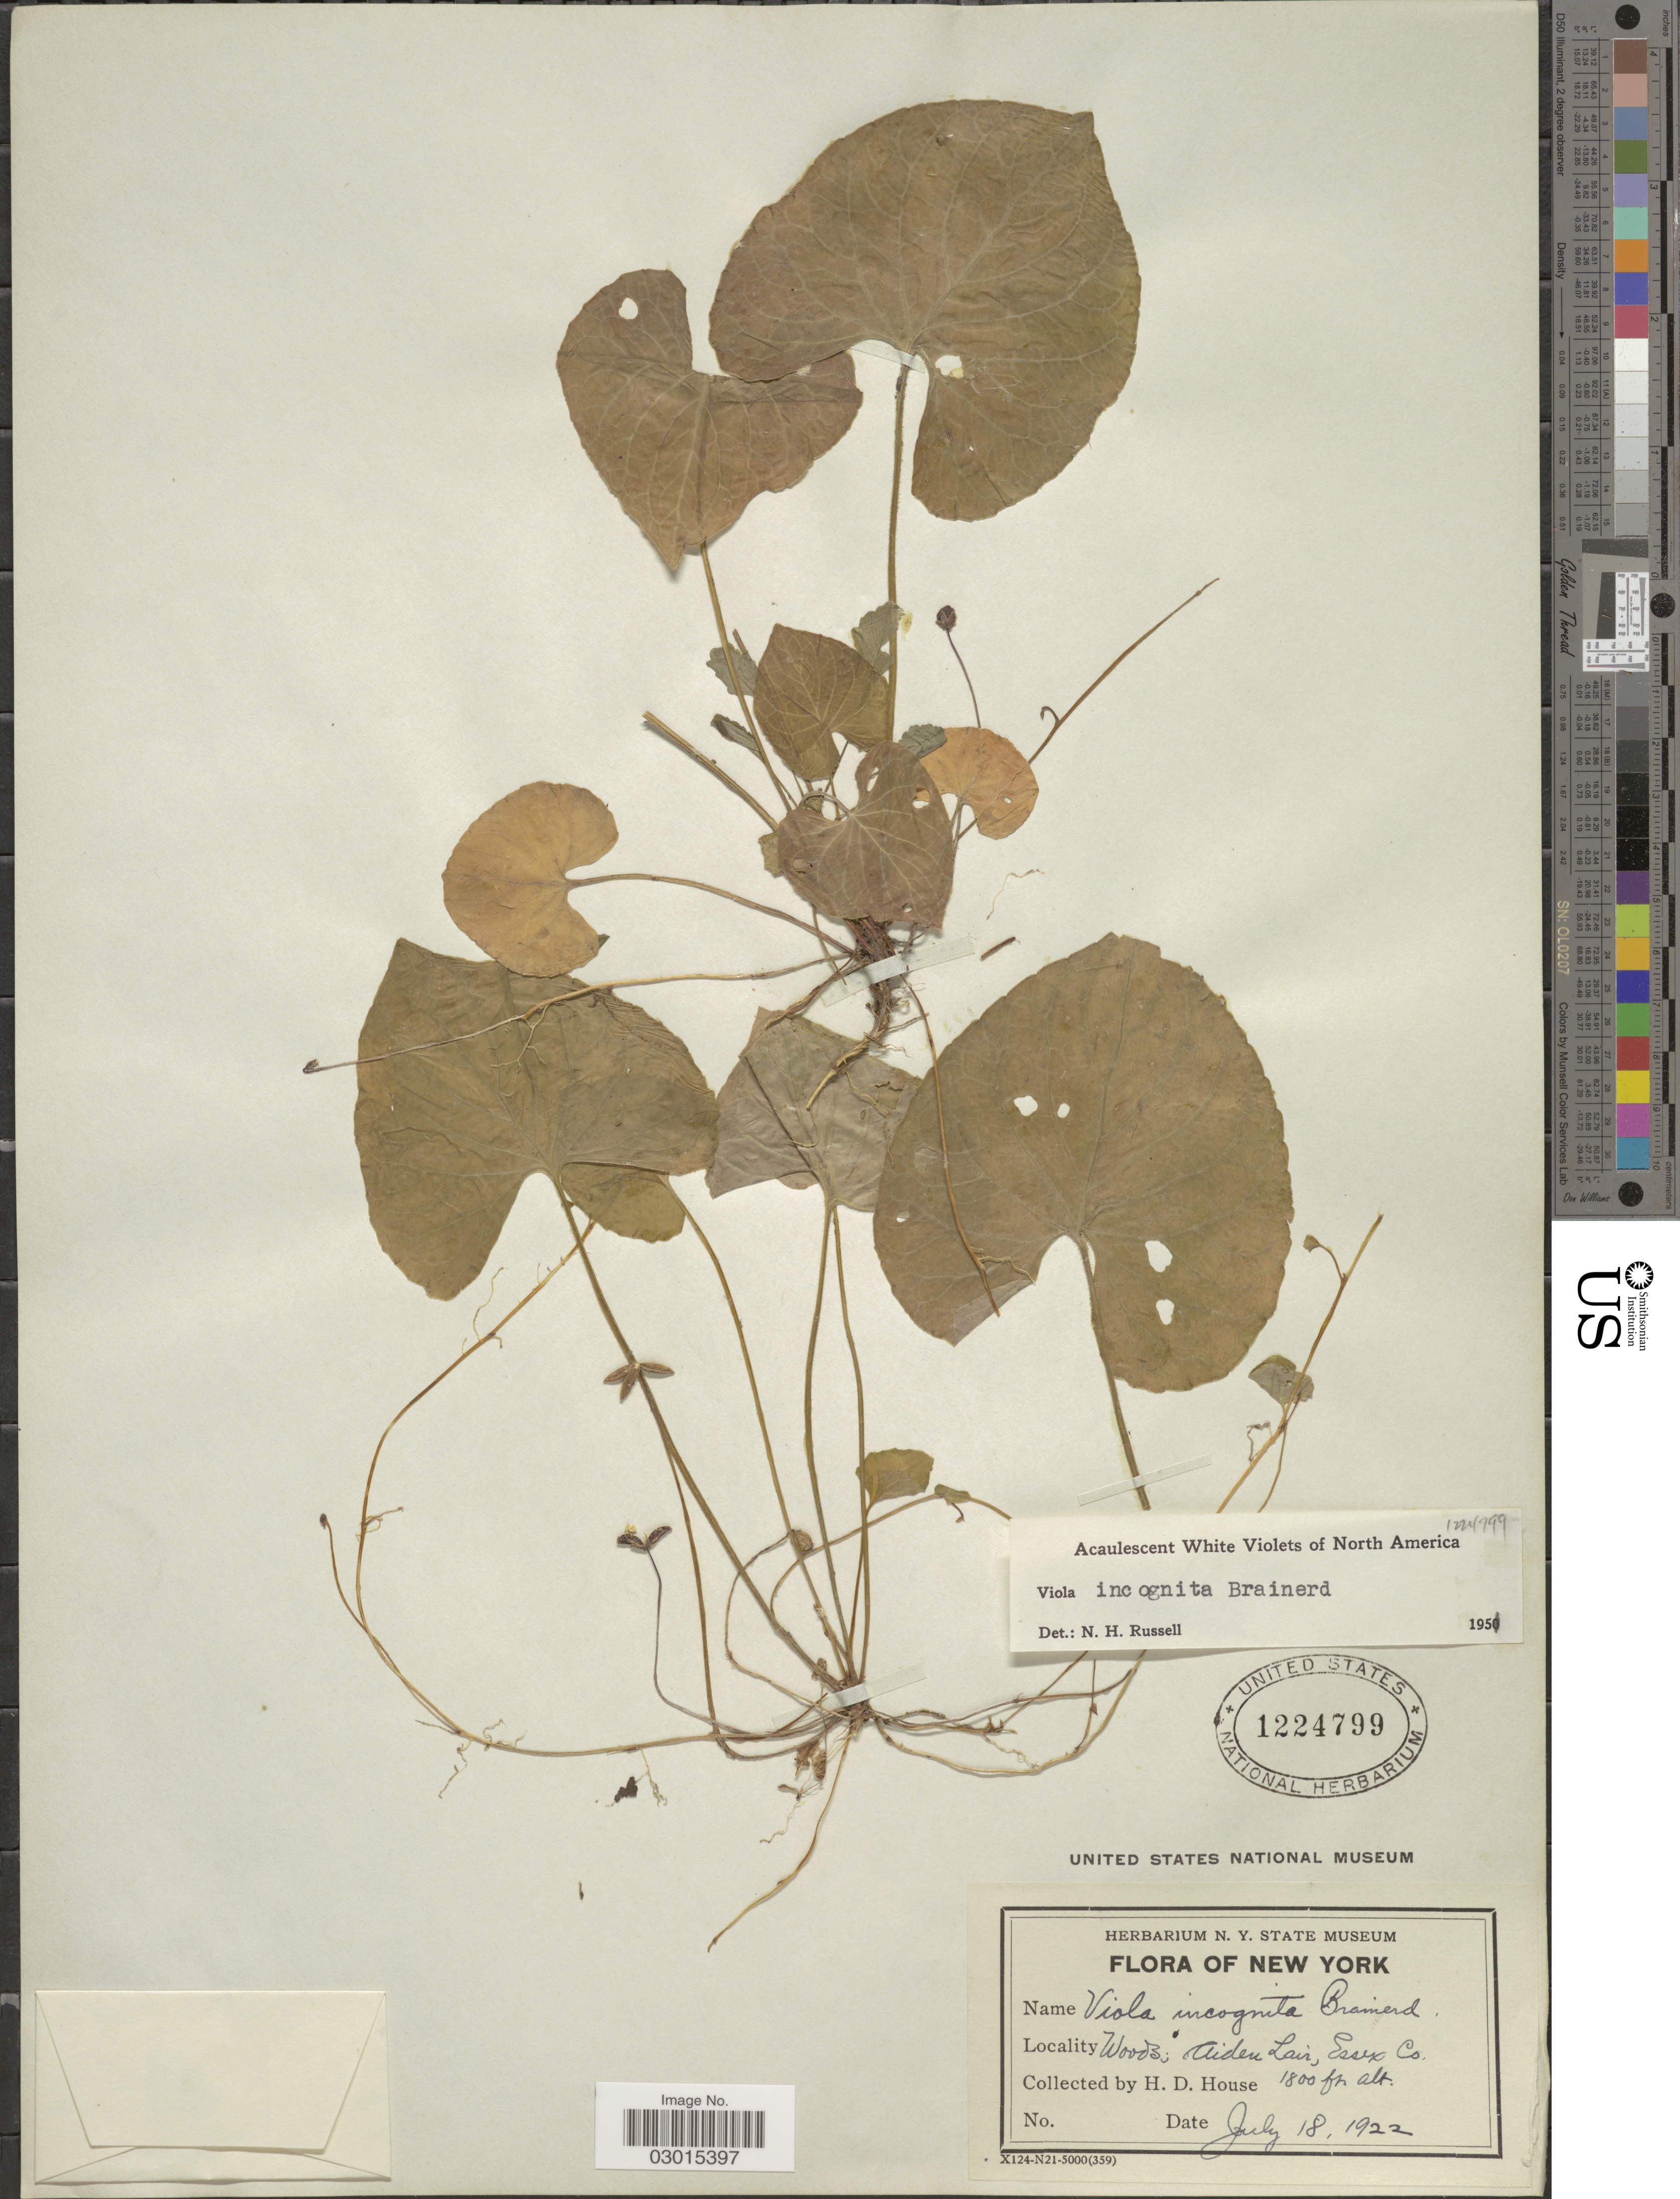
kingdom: Plantae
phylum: Tracheophyta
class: Magnoliopsida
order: Malpighiales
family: Violaceae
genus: Viola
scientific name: Viola incognita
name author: Brainerd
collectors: H. D. House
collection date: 1922-07-18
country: United States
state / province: New York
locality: Aiden Lair, Essex Co.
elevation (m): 549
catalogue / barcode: US 1224799